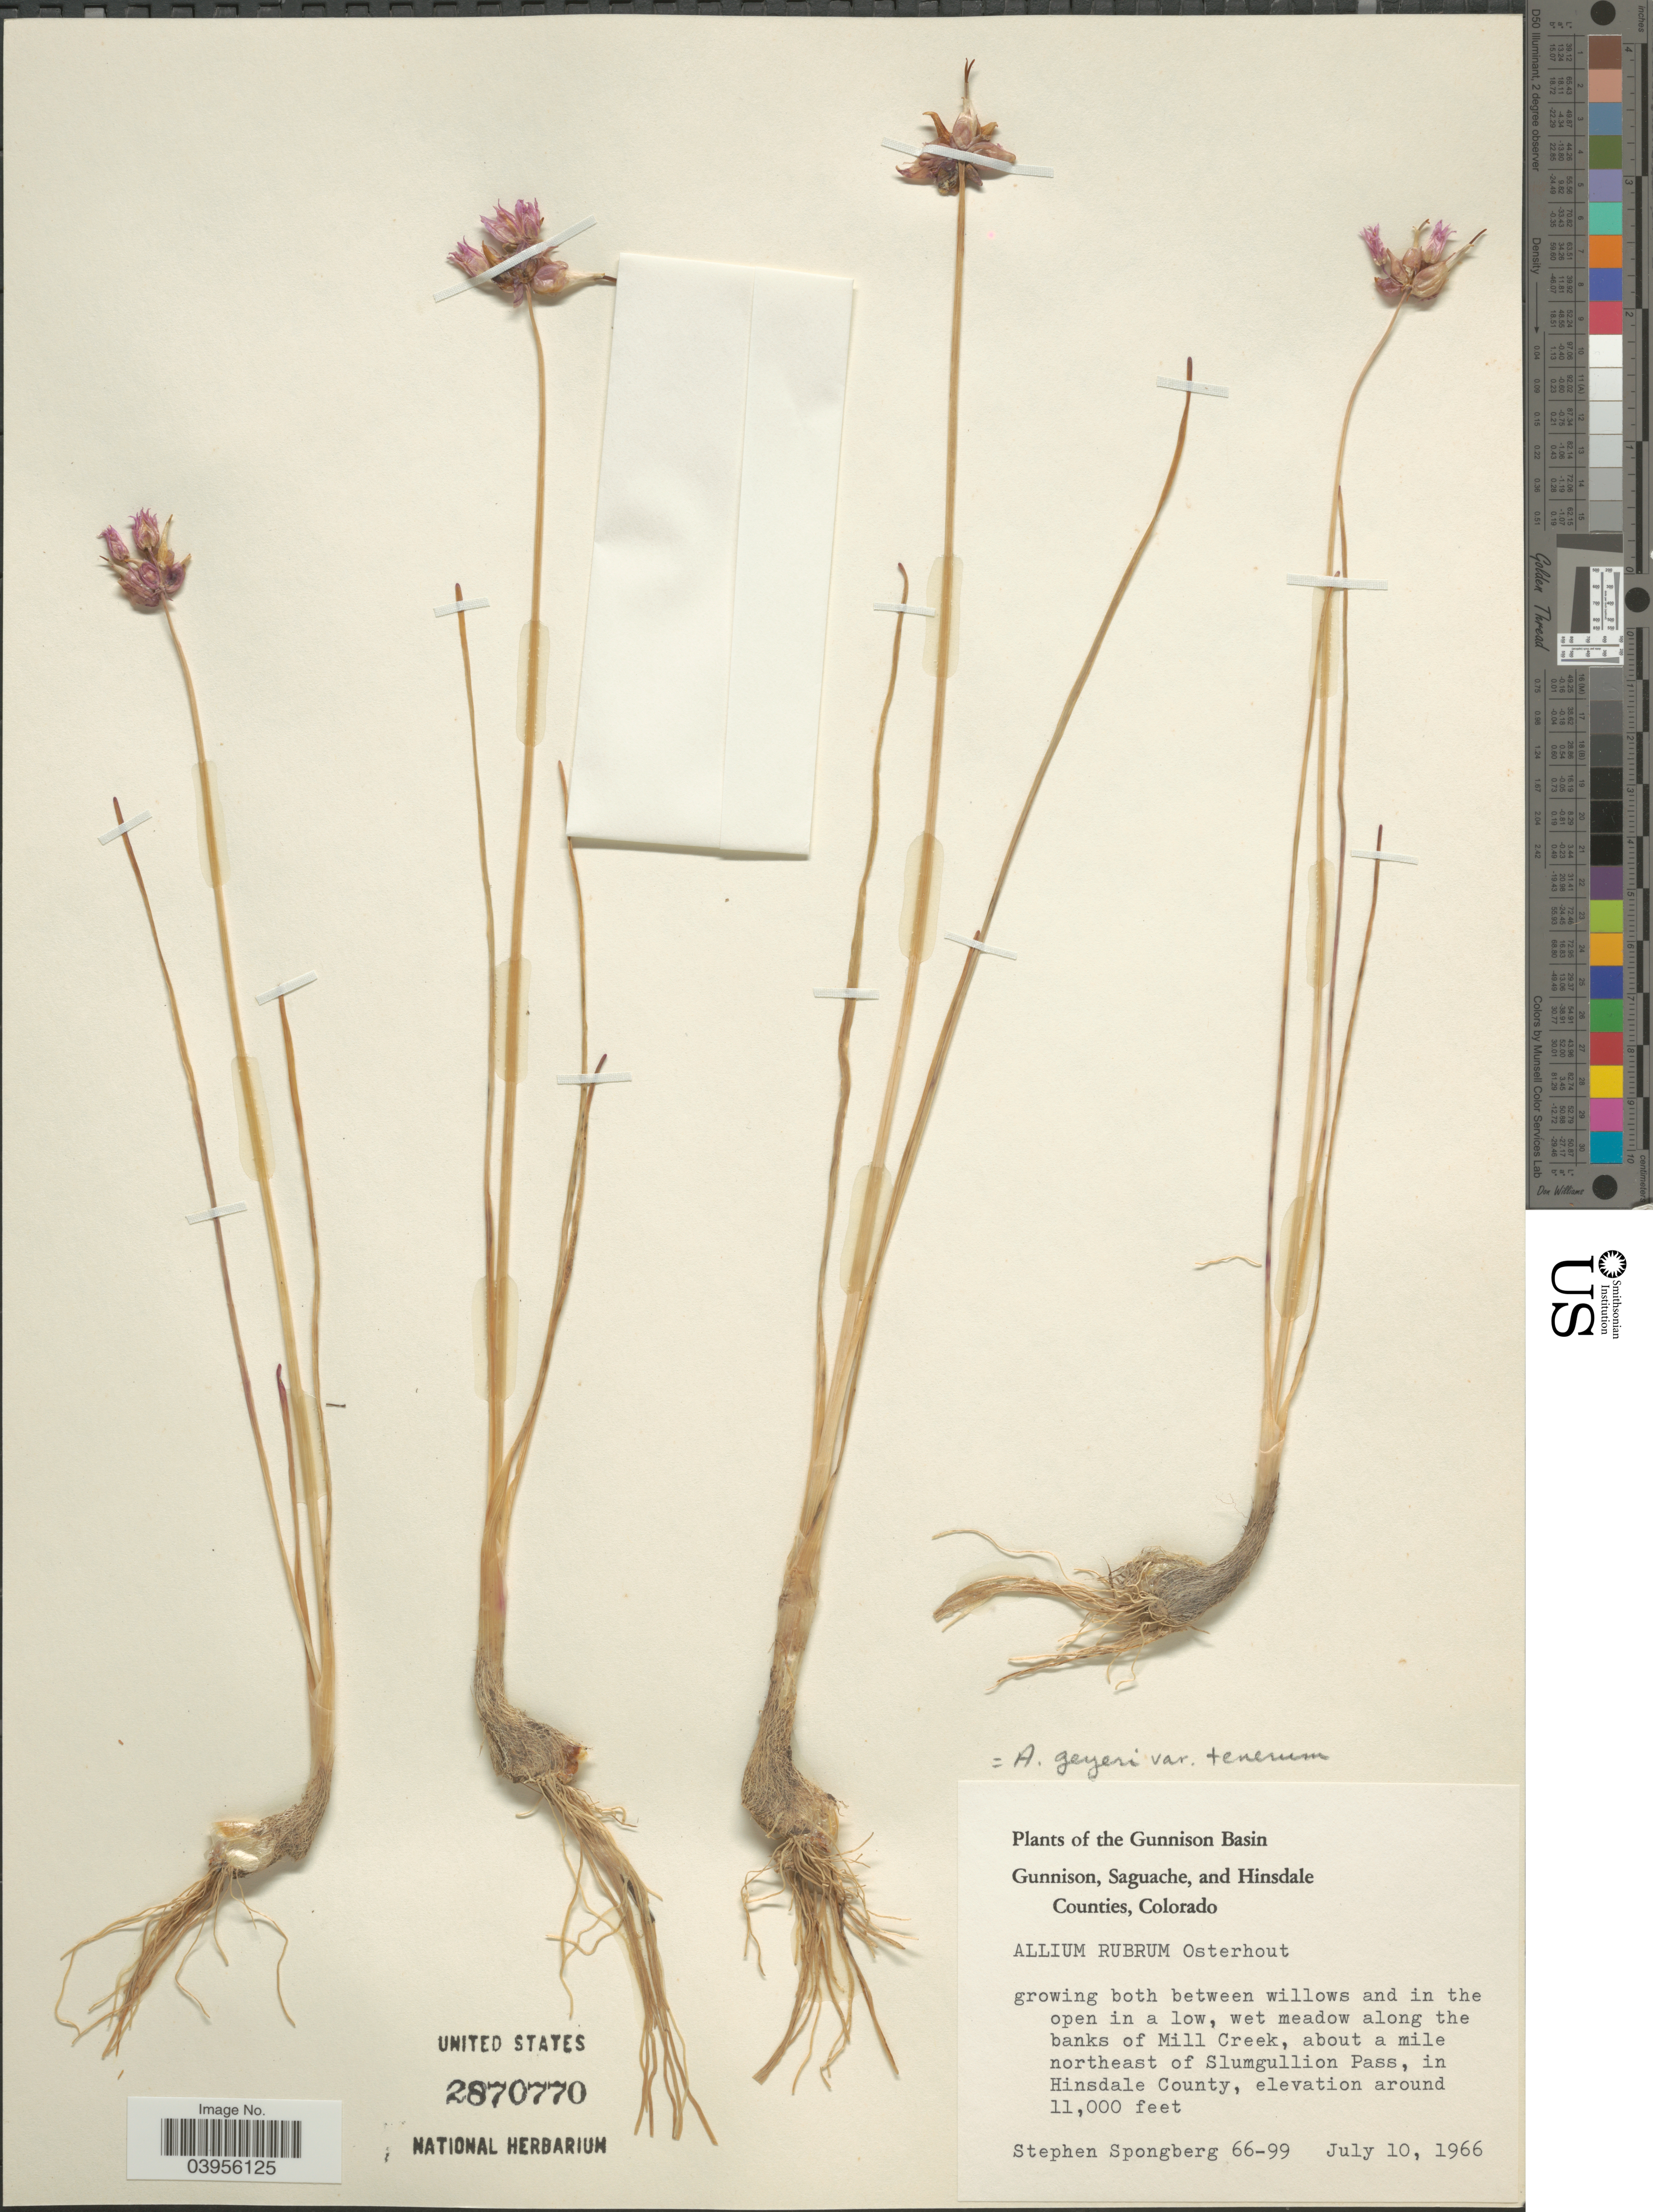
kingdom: Plantae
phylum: Tracheophyta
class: Liliopsida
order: Asparagales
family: Amaryllidaceae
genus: Allium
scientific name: Allium geyeri var. tenerum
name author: M.E. Jones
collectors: S. A.Spongberg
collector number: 66-99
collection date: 1966-07-10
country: United States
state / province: Colorado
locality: The Gunnison Basin. Wet meadow along the banks of Mill Creek, about a mile northeast of Slumgullion Pass, in Hinsdale County.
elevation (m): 3353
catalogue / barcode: US 2870770